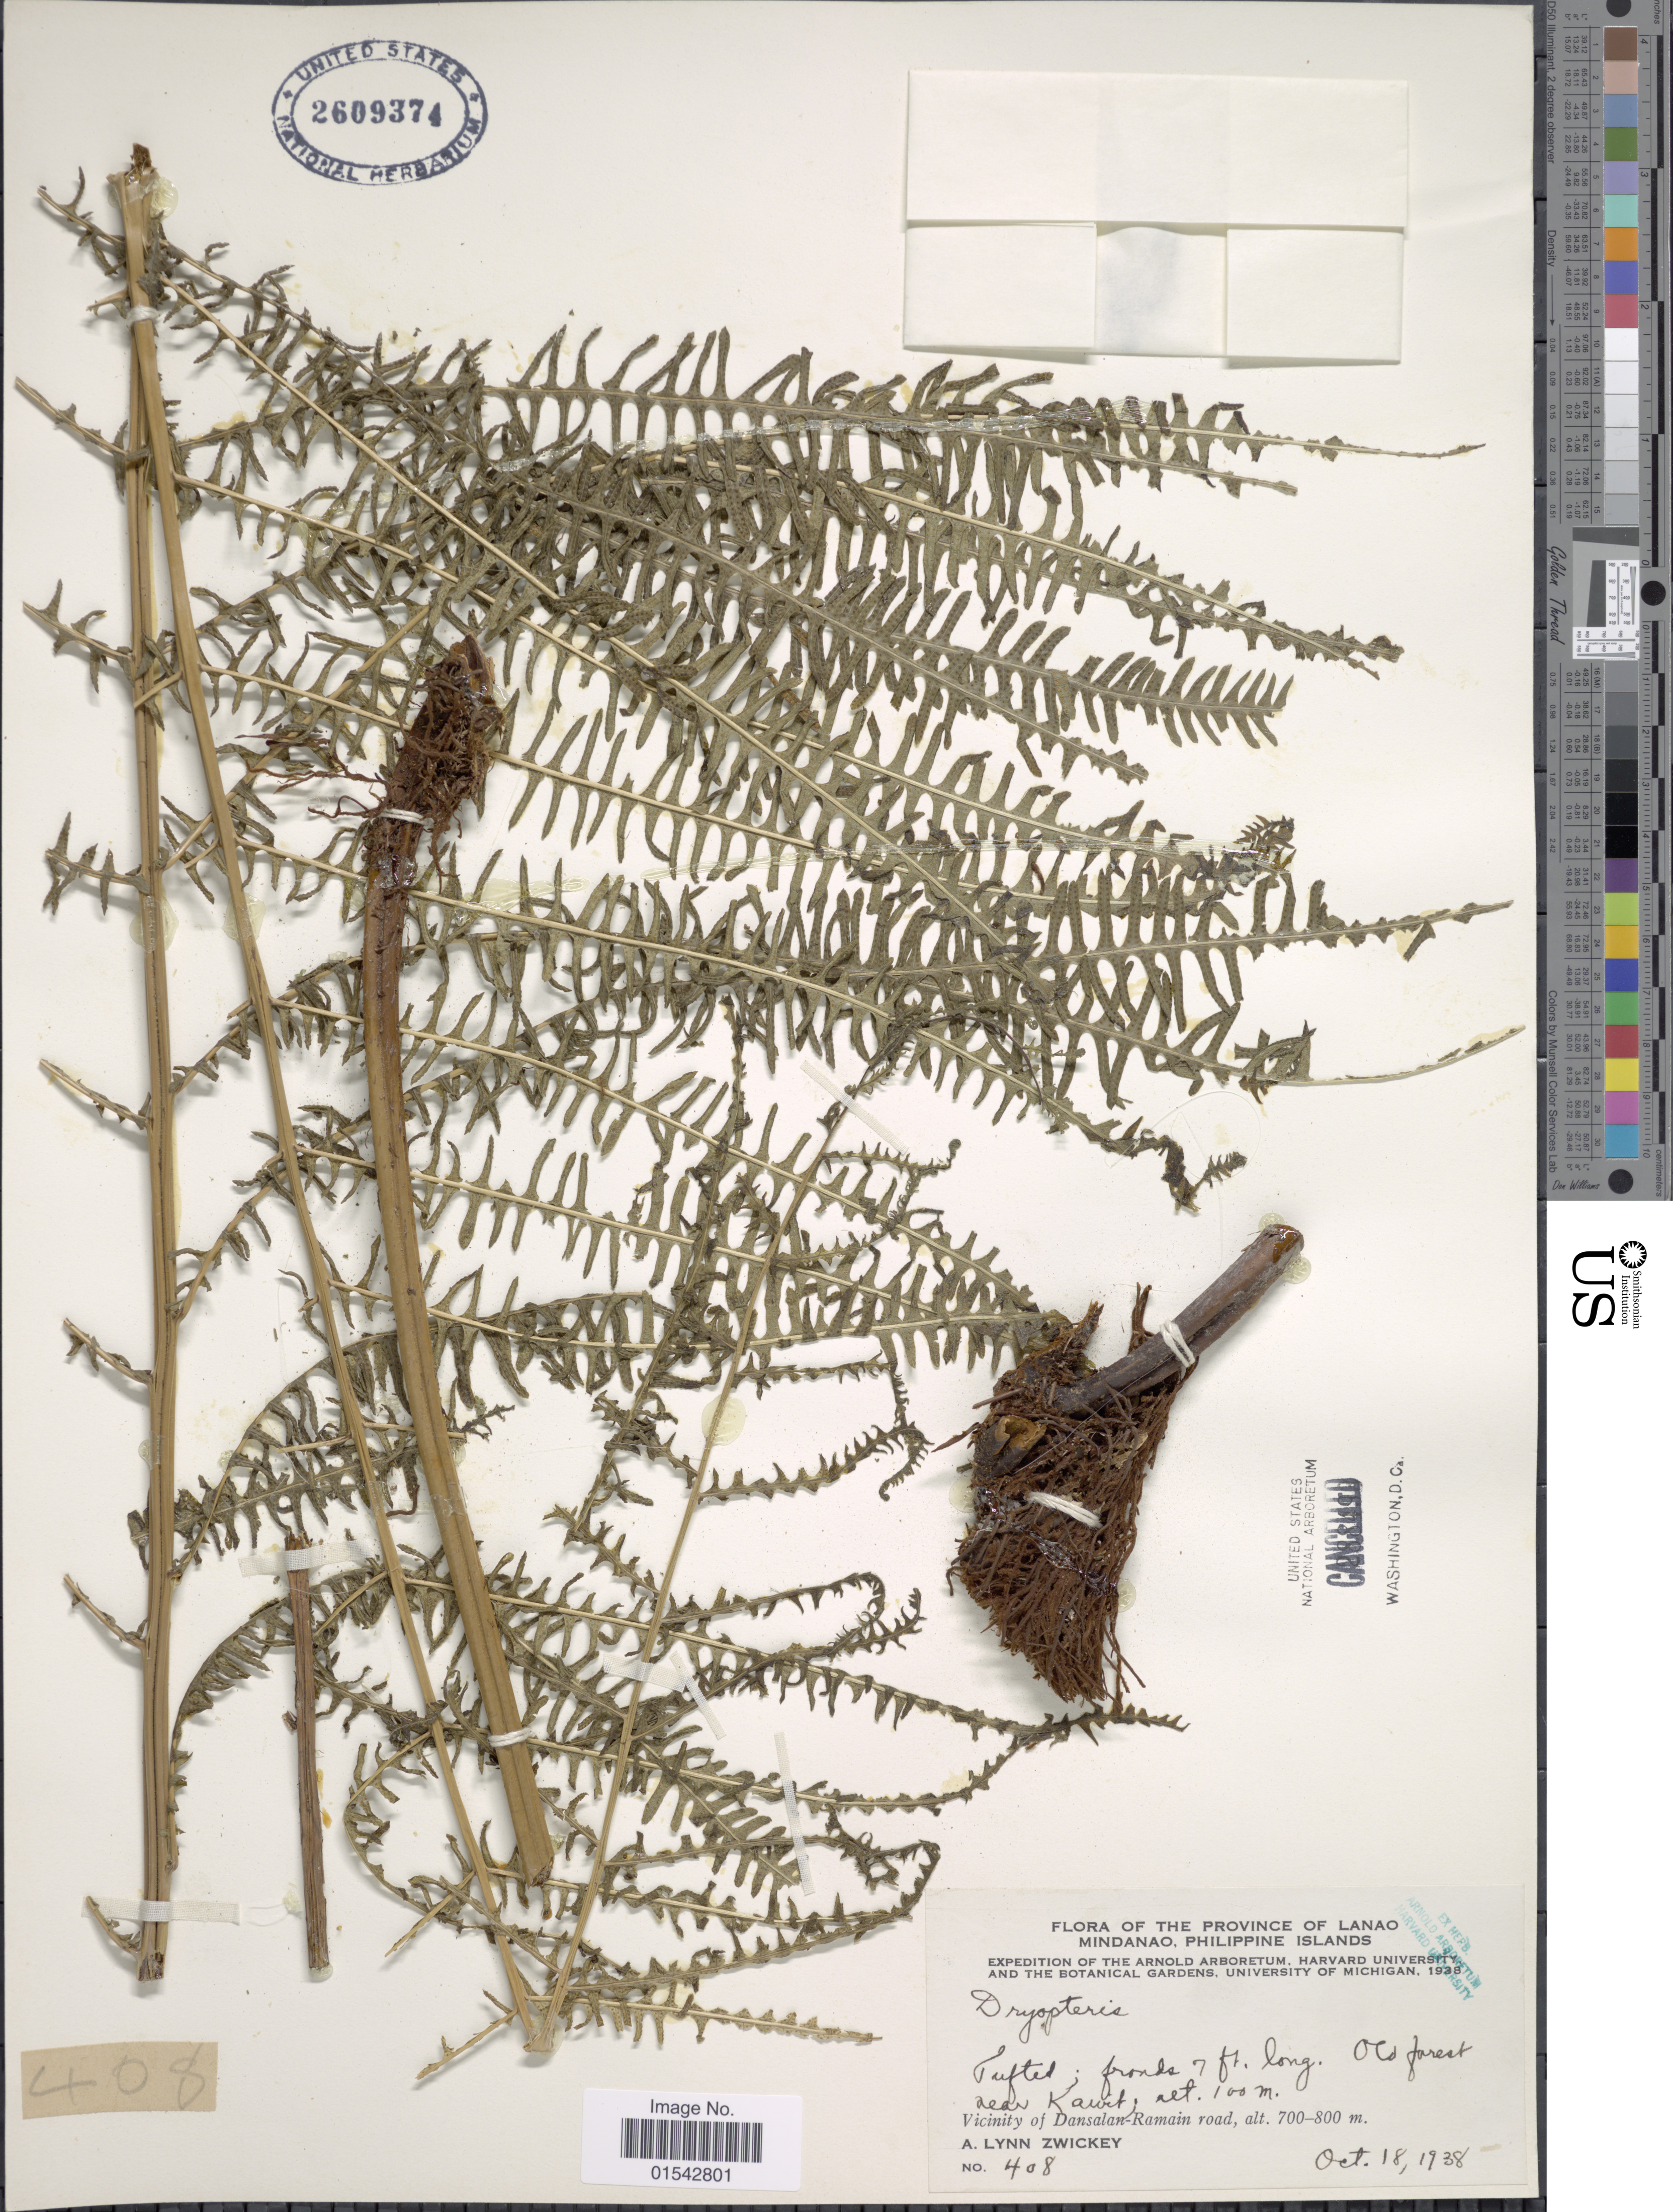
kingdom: Plantae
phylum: Tracheophyta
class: Polypodiopsida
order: Polypodiales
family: Thelypteridaceae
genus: Cyclosorus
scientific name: Cyclosorus sp.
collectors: A. Zwickey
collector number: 408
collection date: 1938-10-18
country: Philippines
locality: Province of Lanao, Mindanao, Philippine Islands, old forest near Kawit, Vicinity of Dansalan-Ramain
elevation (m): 700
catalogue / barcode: US 2609374